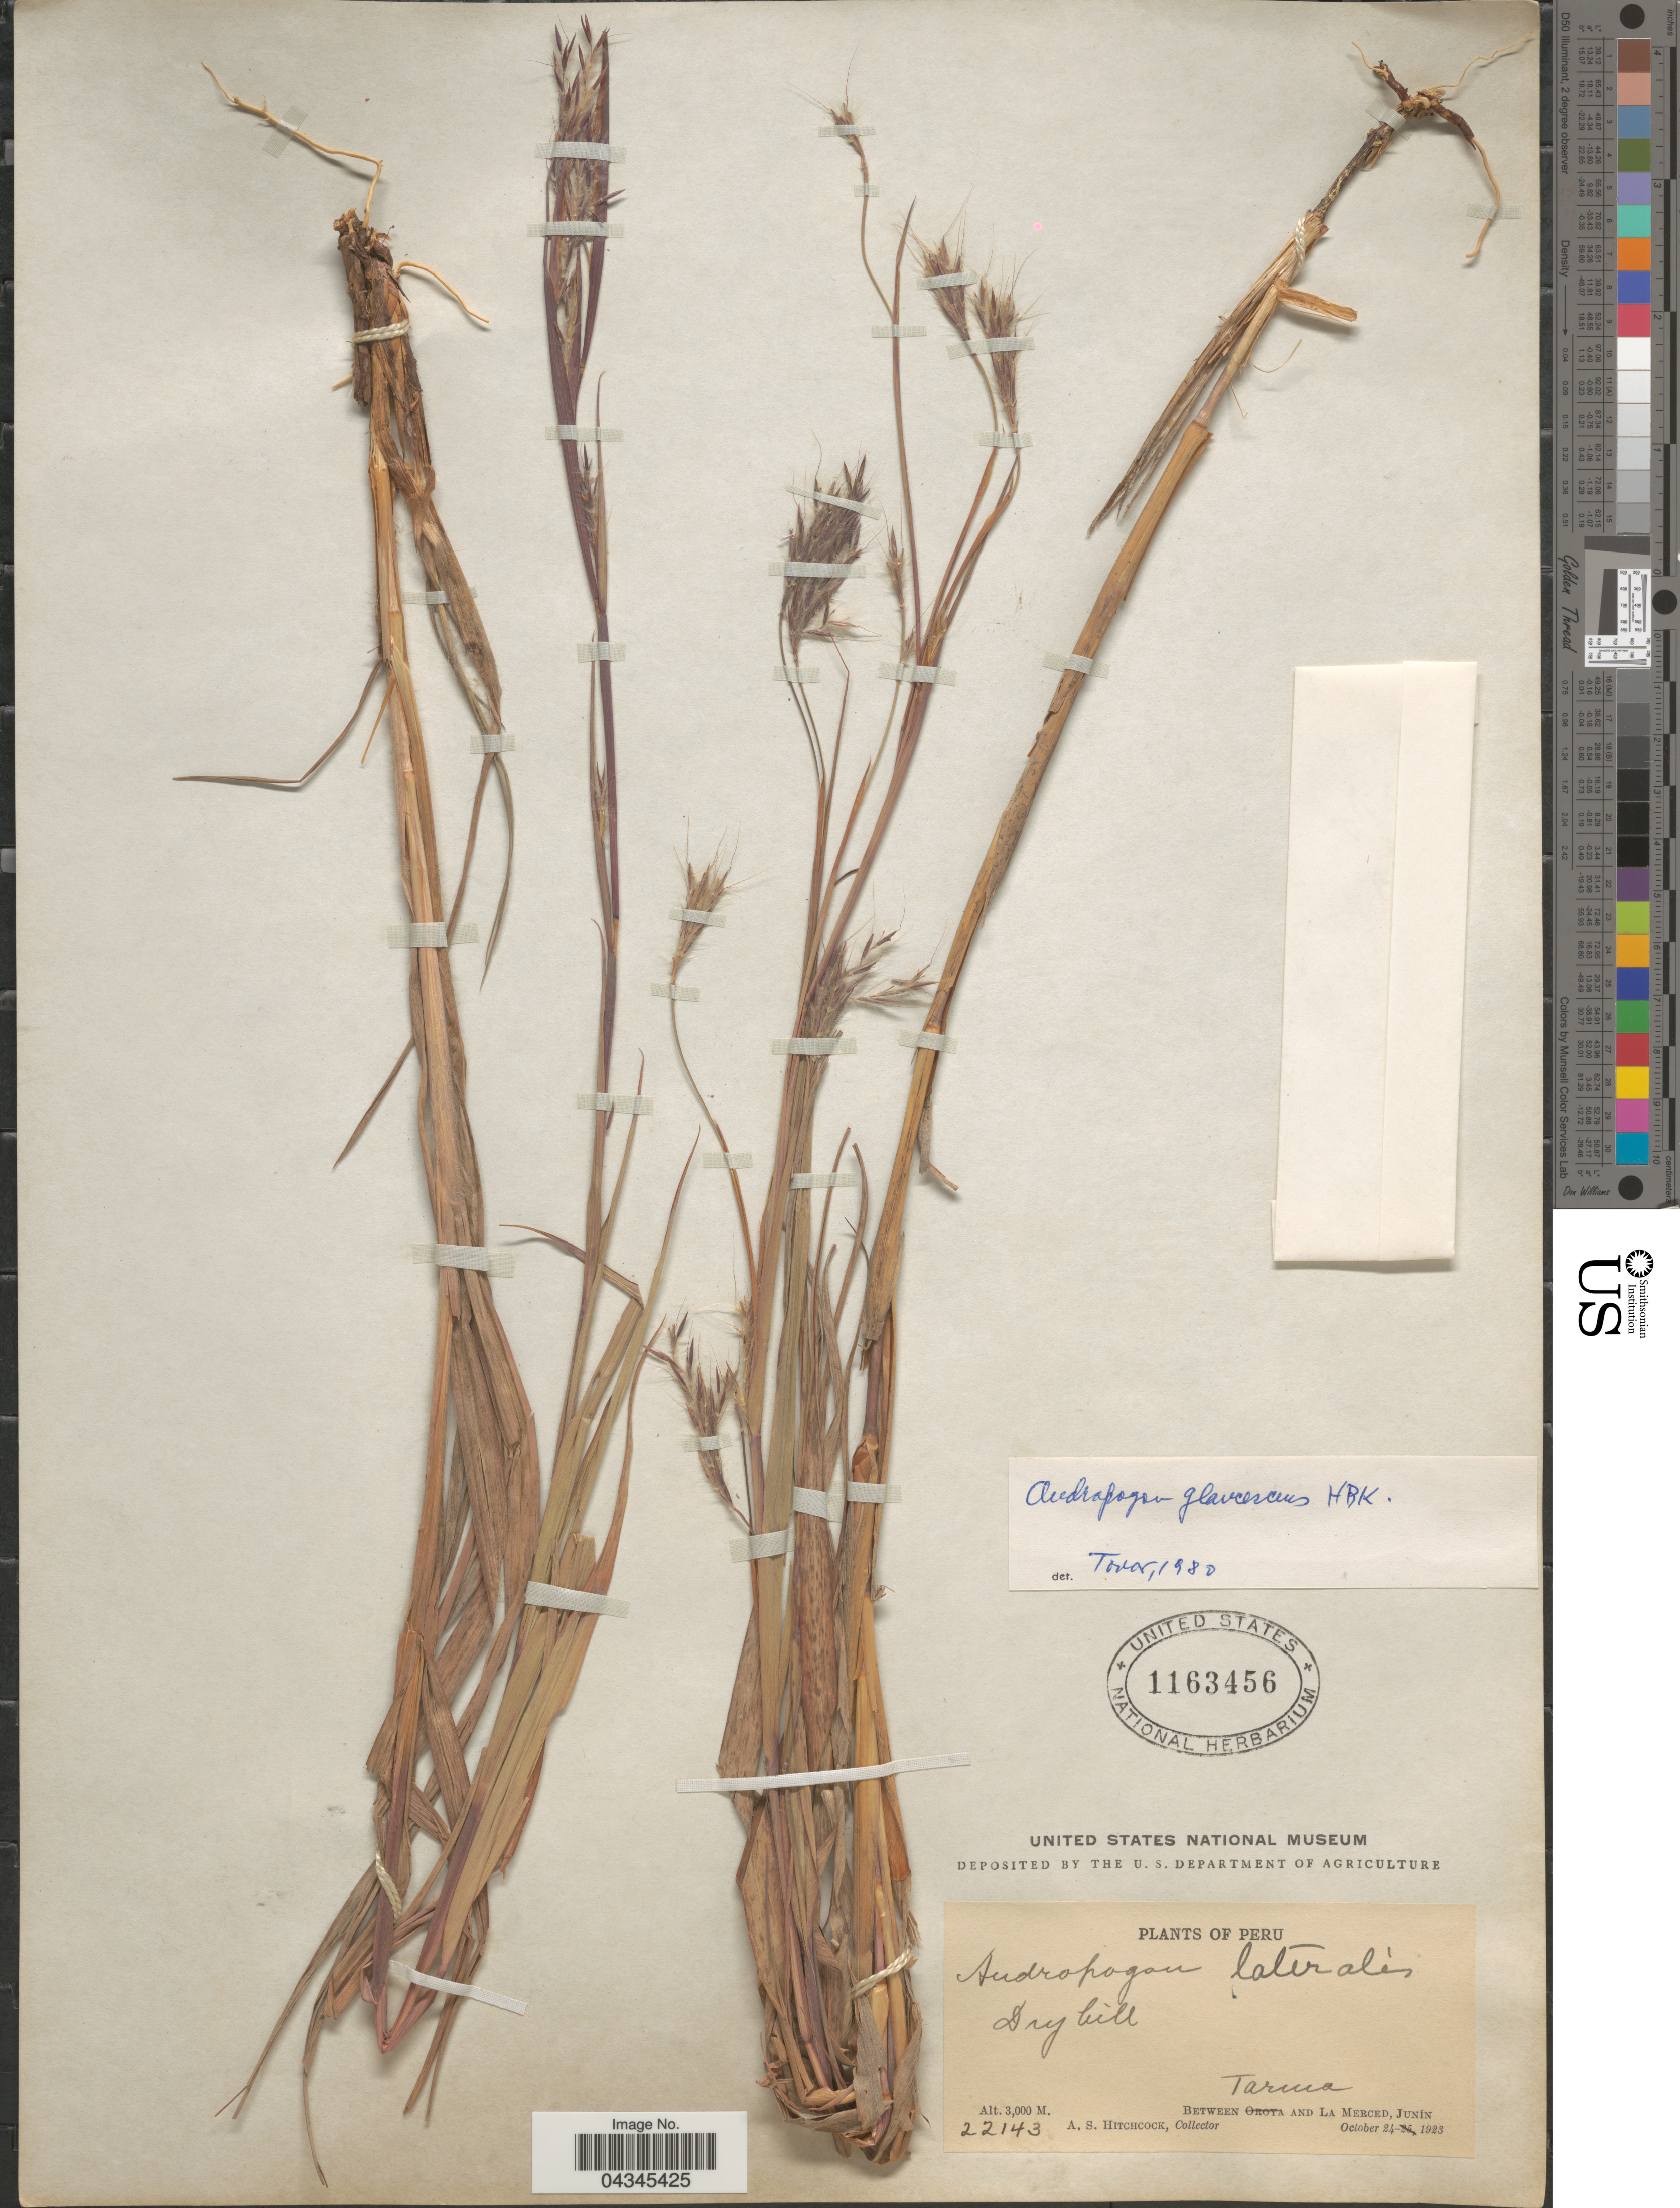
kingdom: Plantae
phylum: Tracheophyta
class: Liliopsida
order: Poales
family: Poaceae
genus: Andropogon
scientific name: Andropogon glaucescens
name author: Kunth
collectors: A. S. Hitchcock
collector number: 22143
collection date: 1923-10-24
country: Peru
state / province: Junín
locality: Between Tarma And La Merced.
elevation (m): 3000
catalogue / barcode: US 1163456